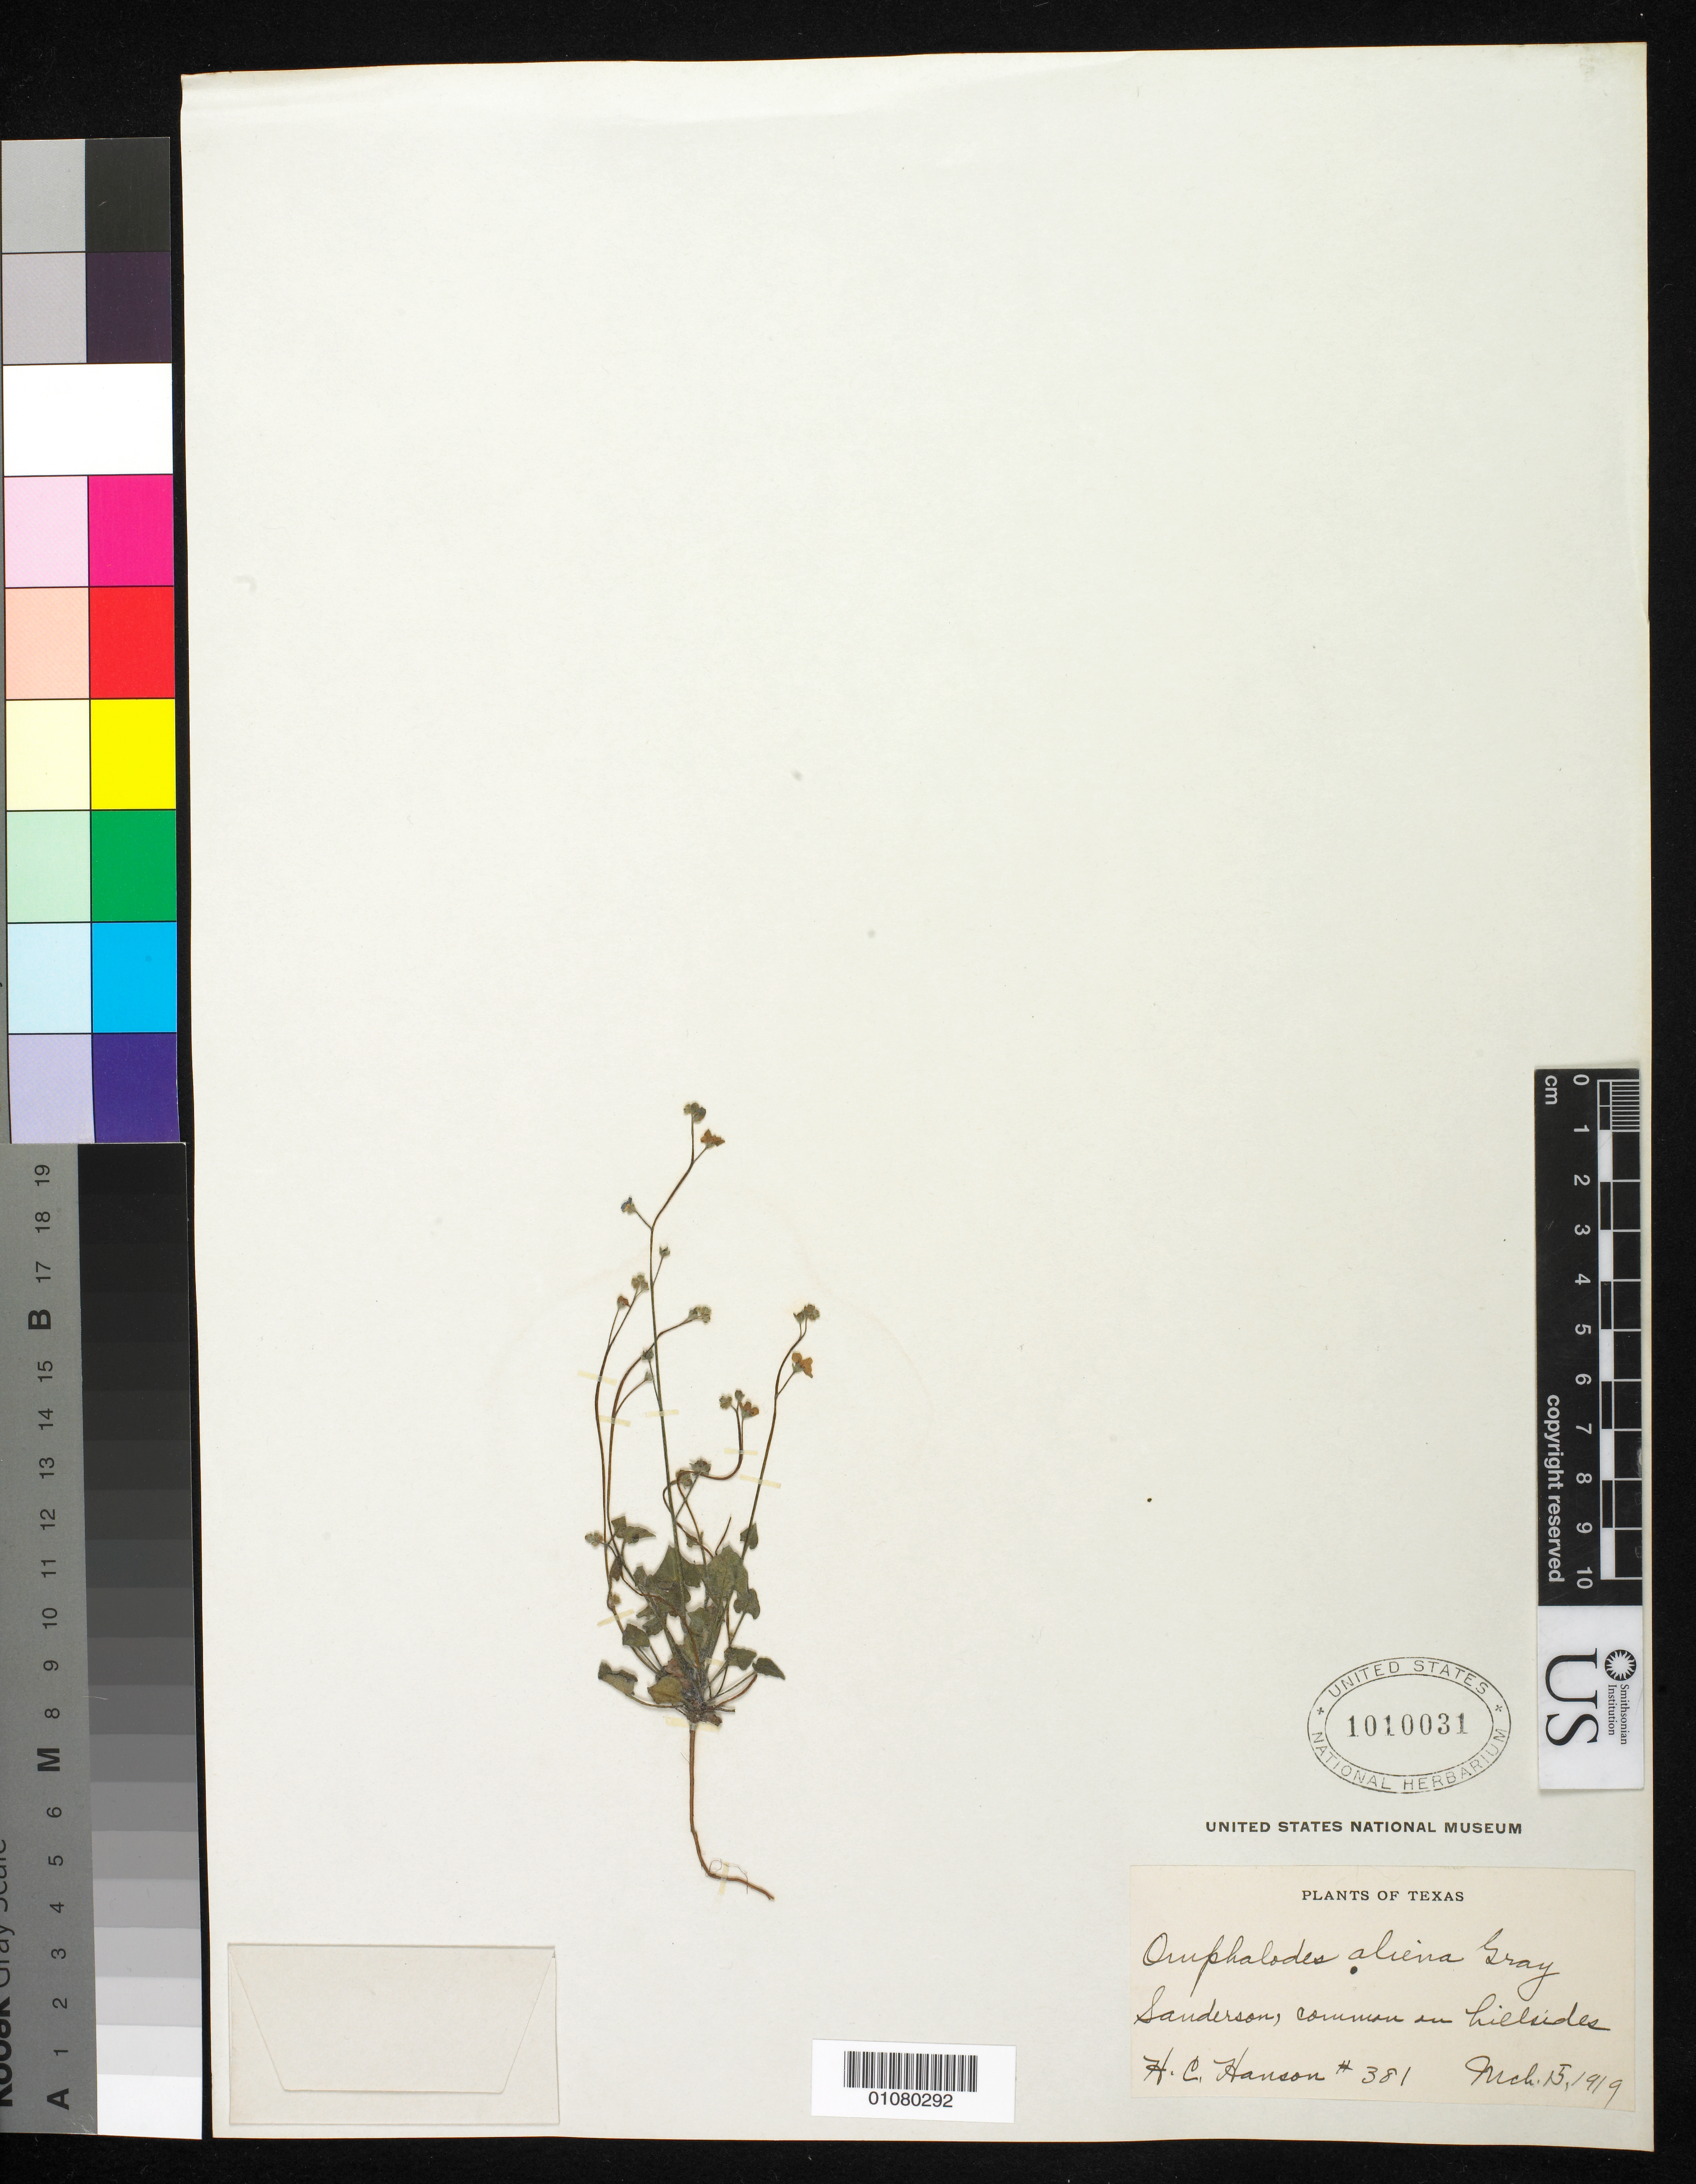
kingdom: Plantae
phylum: Tracheophyta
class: Magnoliopsida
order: Boraginales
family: Boraginaceae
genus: Omphalodes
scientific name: Omphalodes aliena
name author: A. Gray ex Hemsl.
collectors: H. Hanson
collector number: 381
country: United States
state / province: Texas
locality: Sanderson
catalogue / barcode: US 1010031